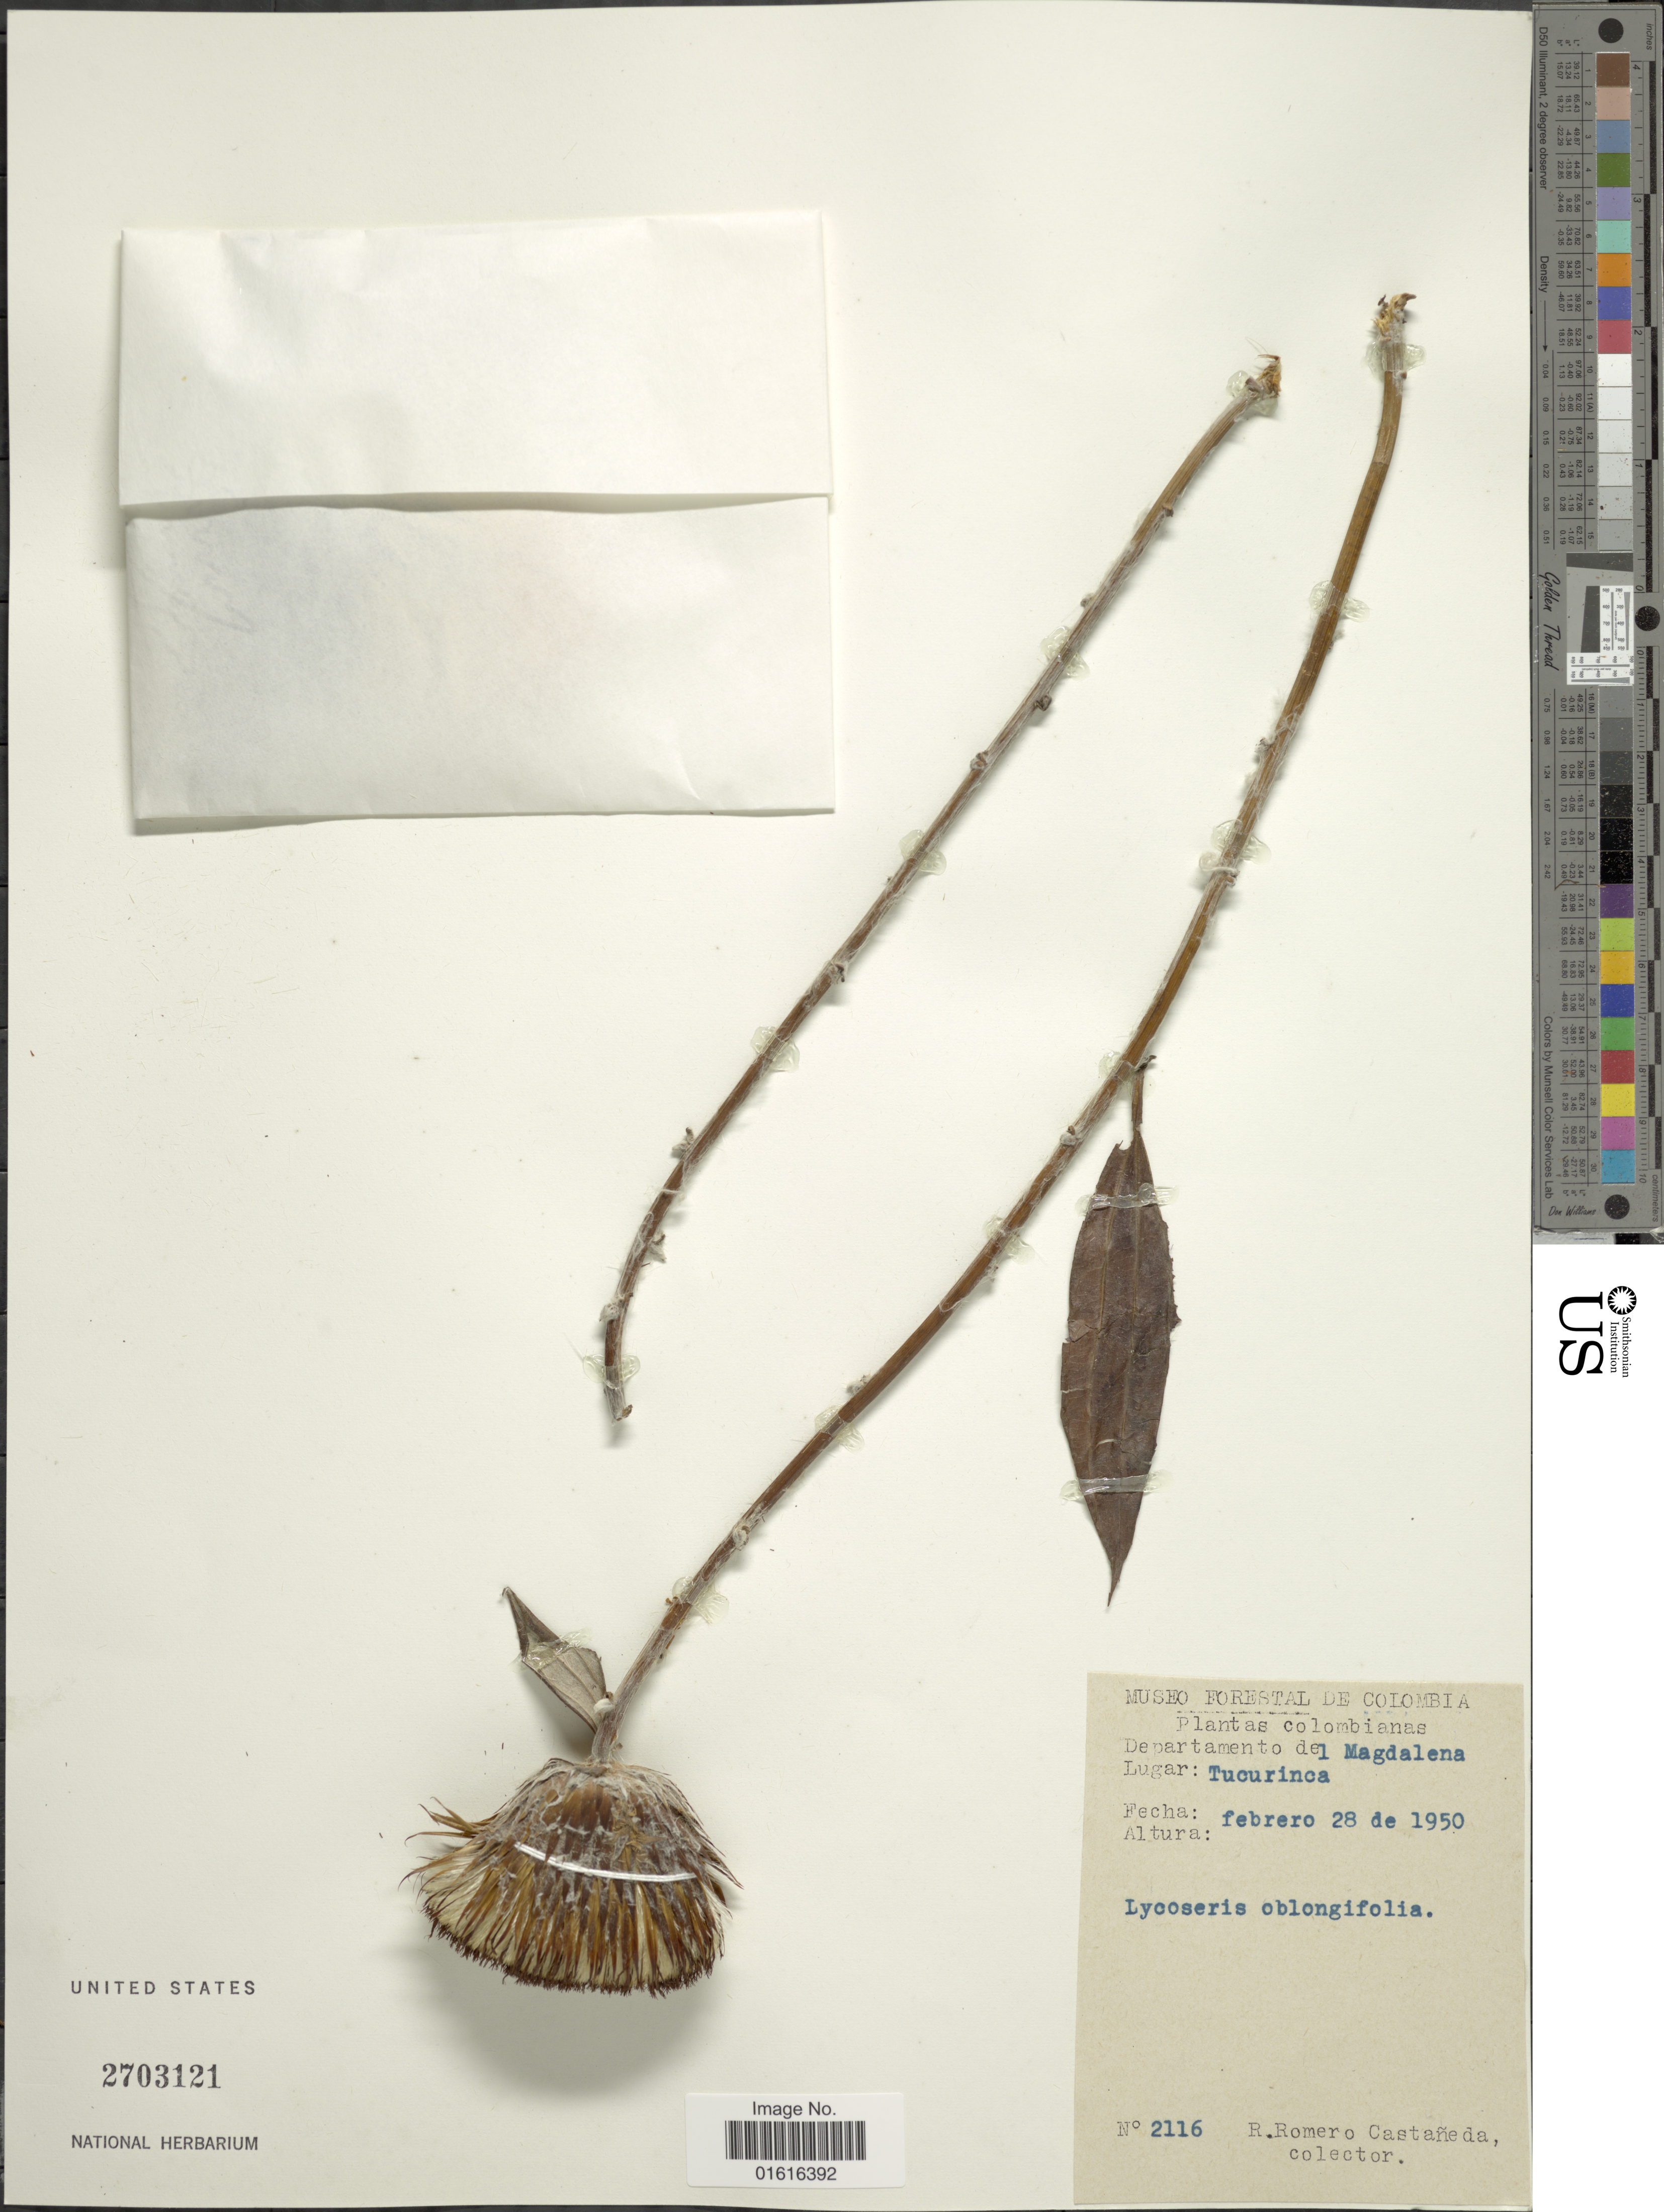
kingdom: Plantae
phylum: Tracheophyta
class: Magnoliopsida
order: Asterales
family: Asteraceae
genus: Lycoseris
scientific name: Lycoseris triplinervia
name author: Less.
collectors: R. Romero Castañeda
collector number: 2116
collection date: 1950-02-28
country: Colombia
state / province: Magdalena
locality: Tucurinca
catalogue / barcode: US 2703121